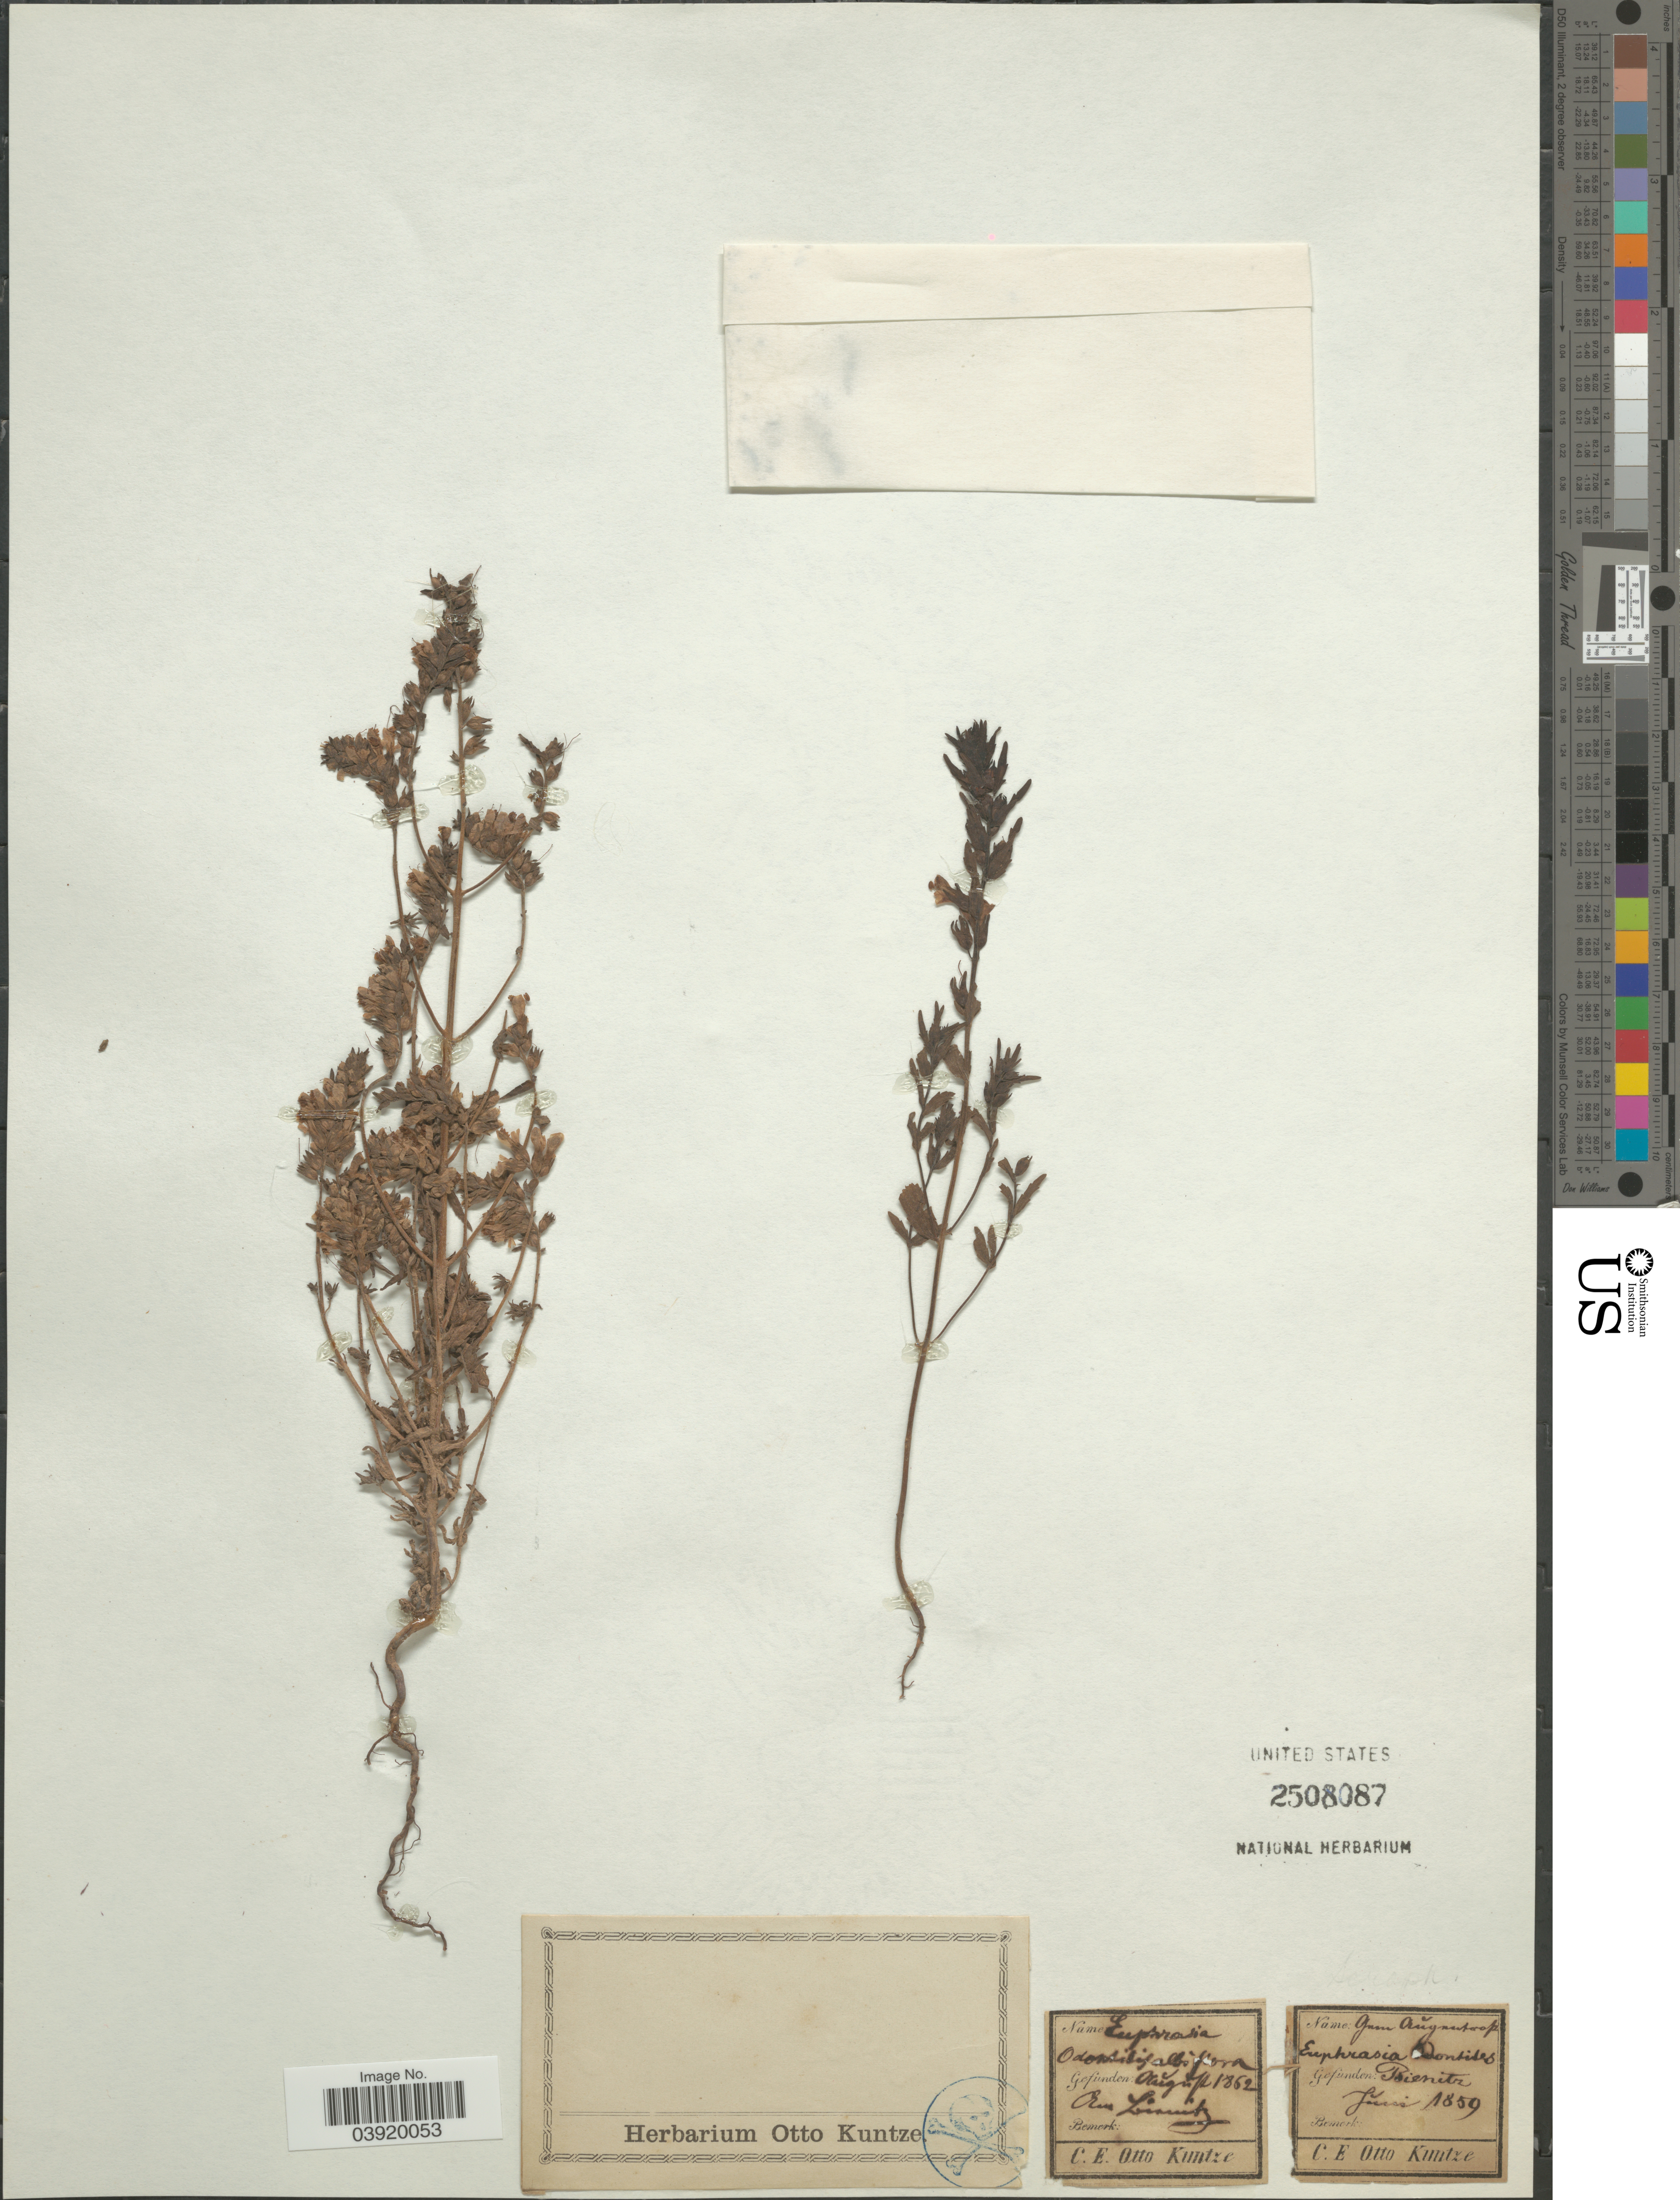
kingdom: Plantae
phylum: Tracheophyta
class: Magnoliopsida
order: Lamiales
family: Orobanchaceae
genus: Odontites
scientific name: Odontites vulgaris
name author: Moench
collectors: C.E.O. Kuntze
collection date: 1859-06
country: Germany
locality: Bienitz.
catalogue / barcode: US 2508087-2